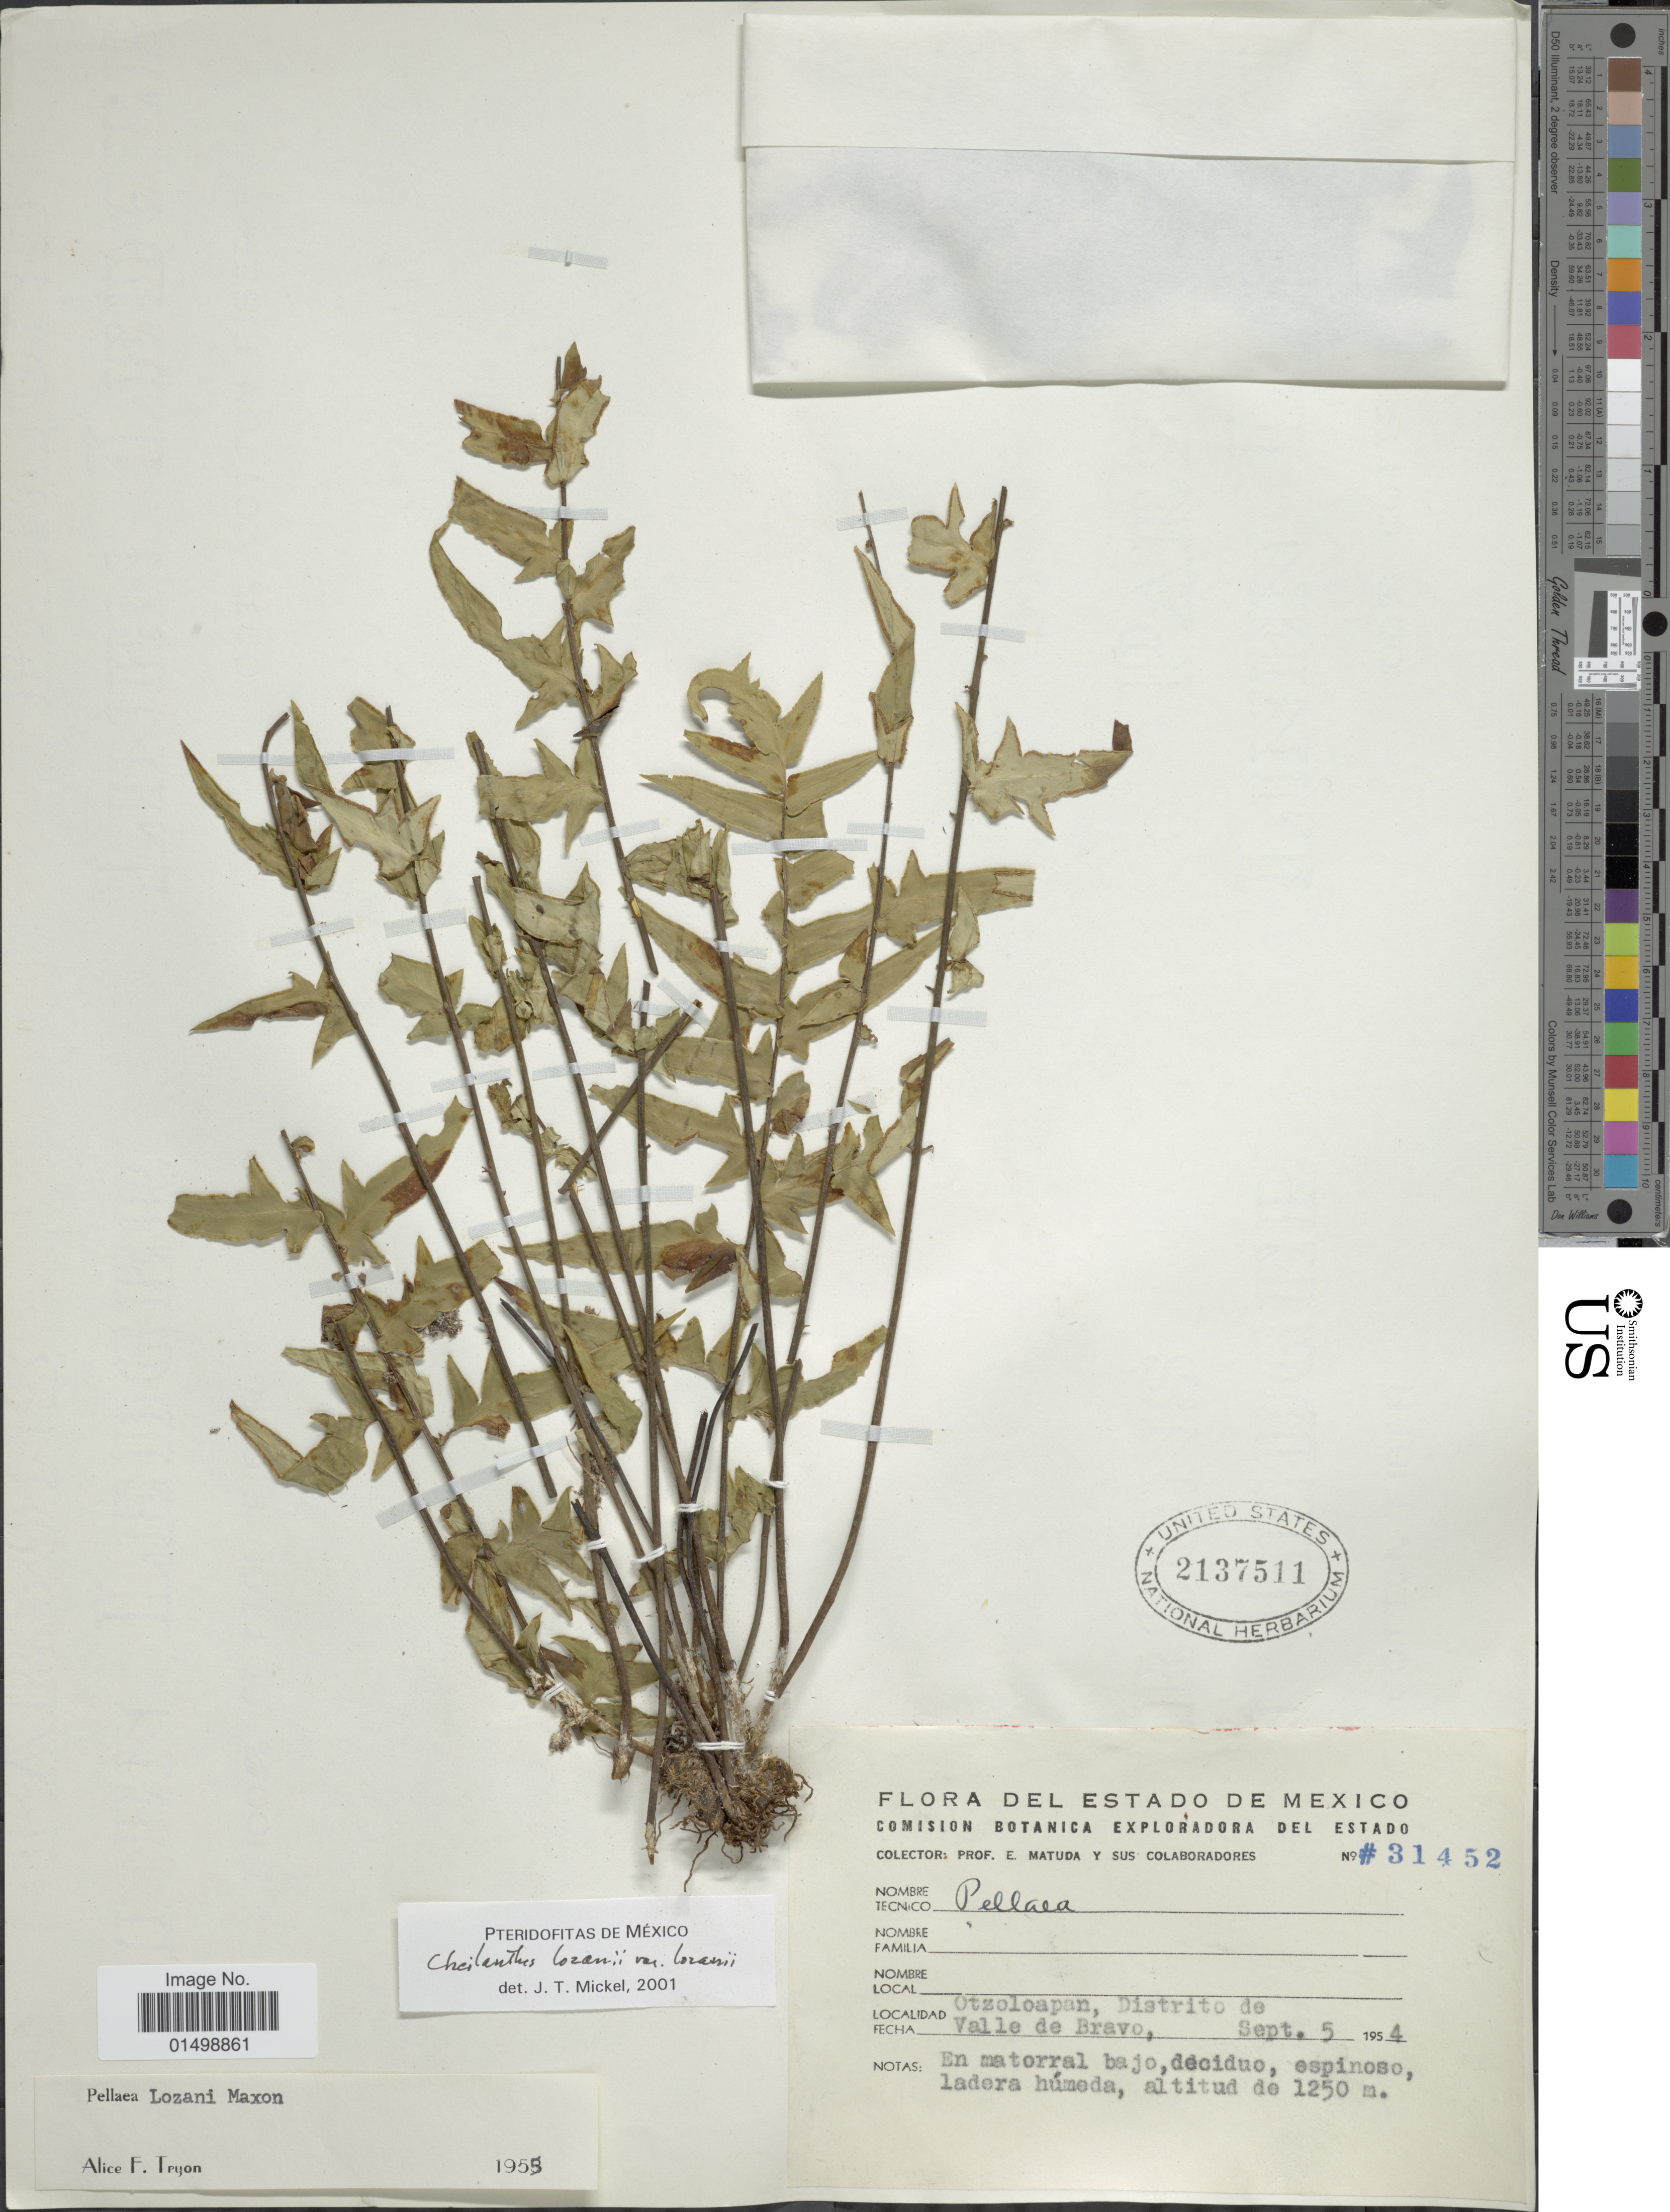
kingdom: Plantae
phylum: Tracheophyta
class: Polypodiopsida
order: Polypodiales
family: Pteridaceae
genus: Cheilanthes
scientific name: Cheilanthes lozanii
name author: (Maxon) R.M. Tryon & A.F. Tryon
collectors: E. Matuda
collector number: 31452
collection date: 1954-09-05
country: Mexico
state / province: México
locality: Otzoloapan, District de Valle de Bravo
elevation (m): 1250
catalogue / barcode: US 2137511